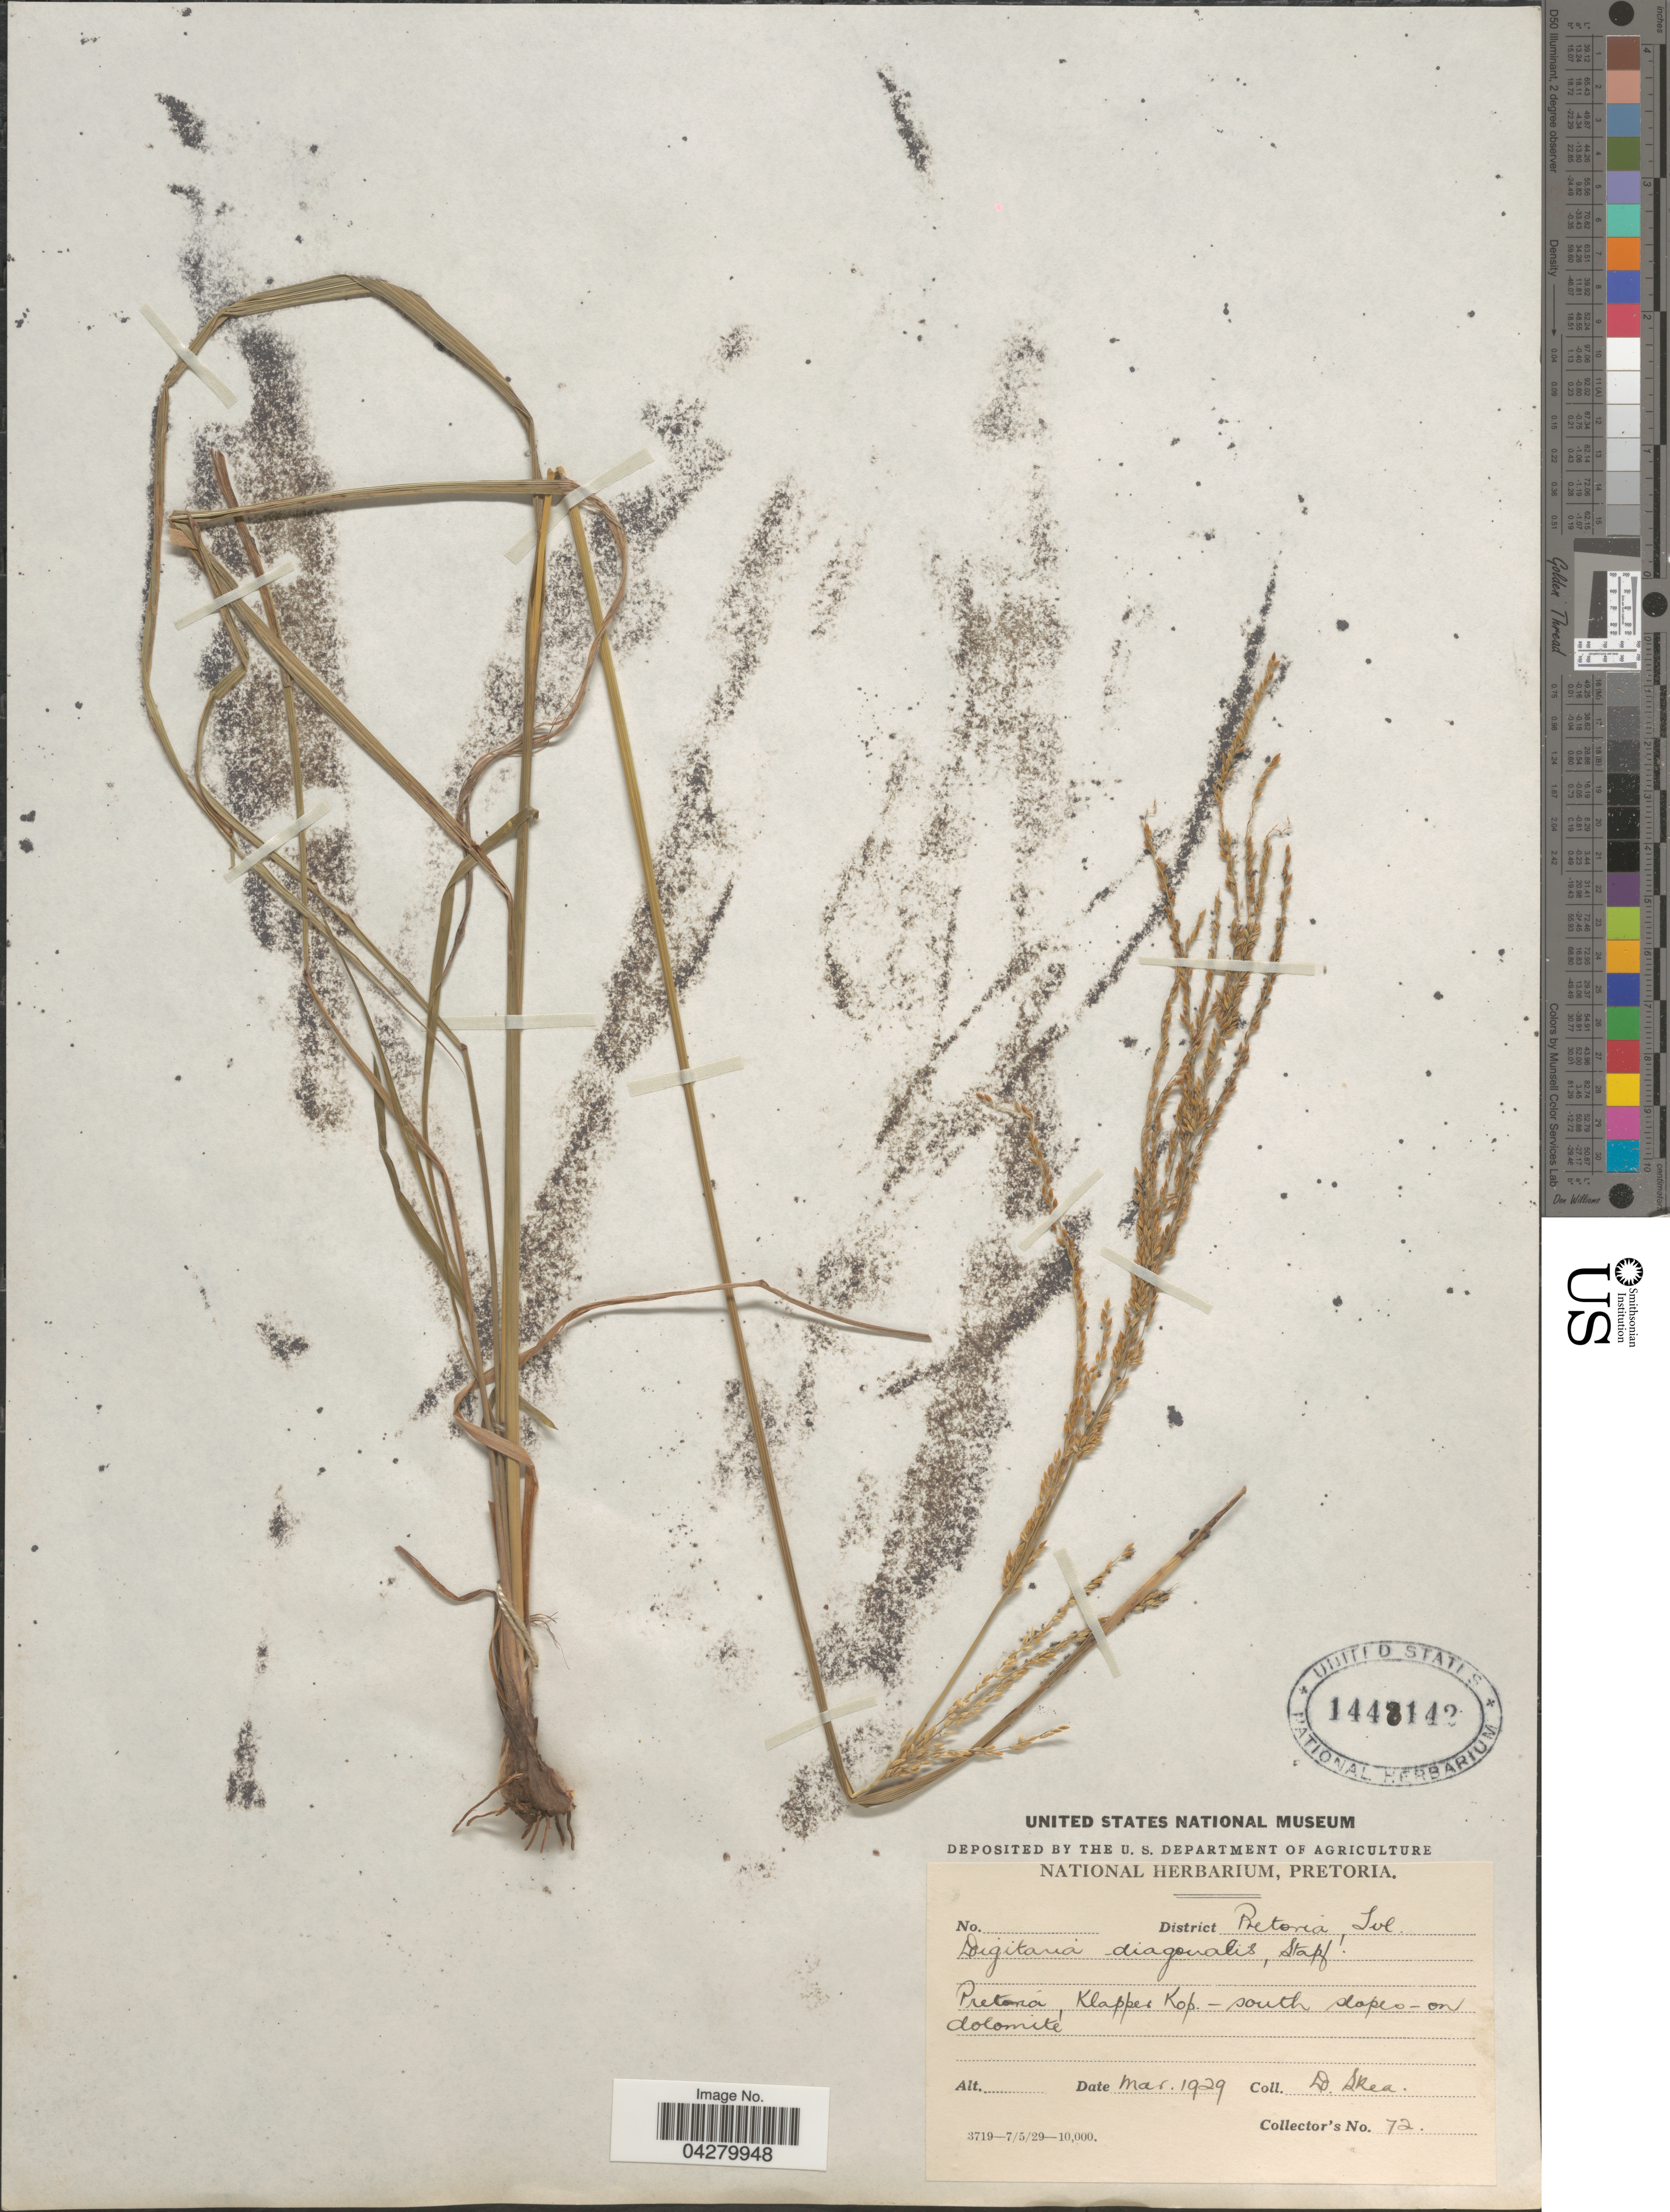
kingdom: Plantae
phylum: Tracheophyta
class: Liliopsida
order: Poales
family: Poaceae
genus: Digitaria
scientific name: Digitaria diagonalis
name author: (Nees) Stapf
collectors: D. Skea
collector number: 72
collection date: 1929-03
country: South Africa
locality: District Pretoria, Tvl. Pretoria, Klapper Kop.-south slopes.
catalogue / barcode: US 1448142